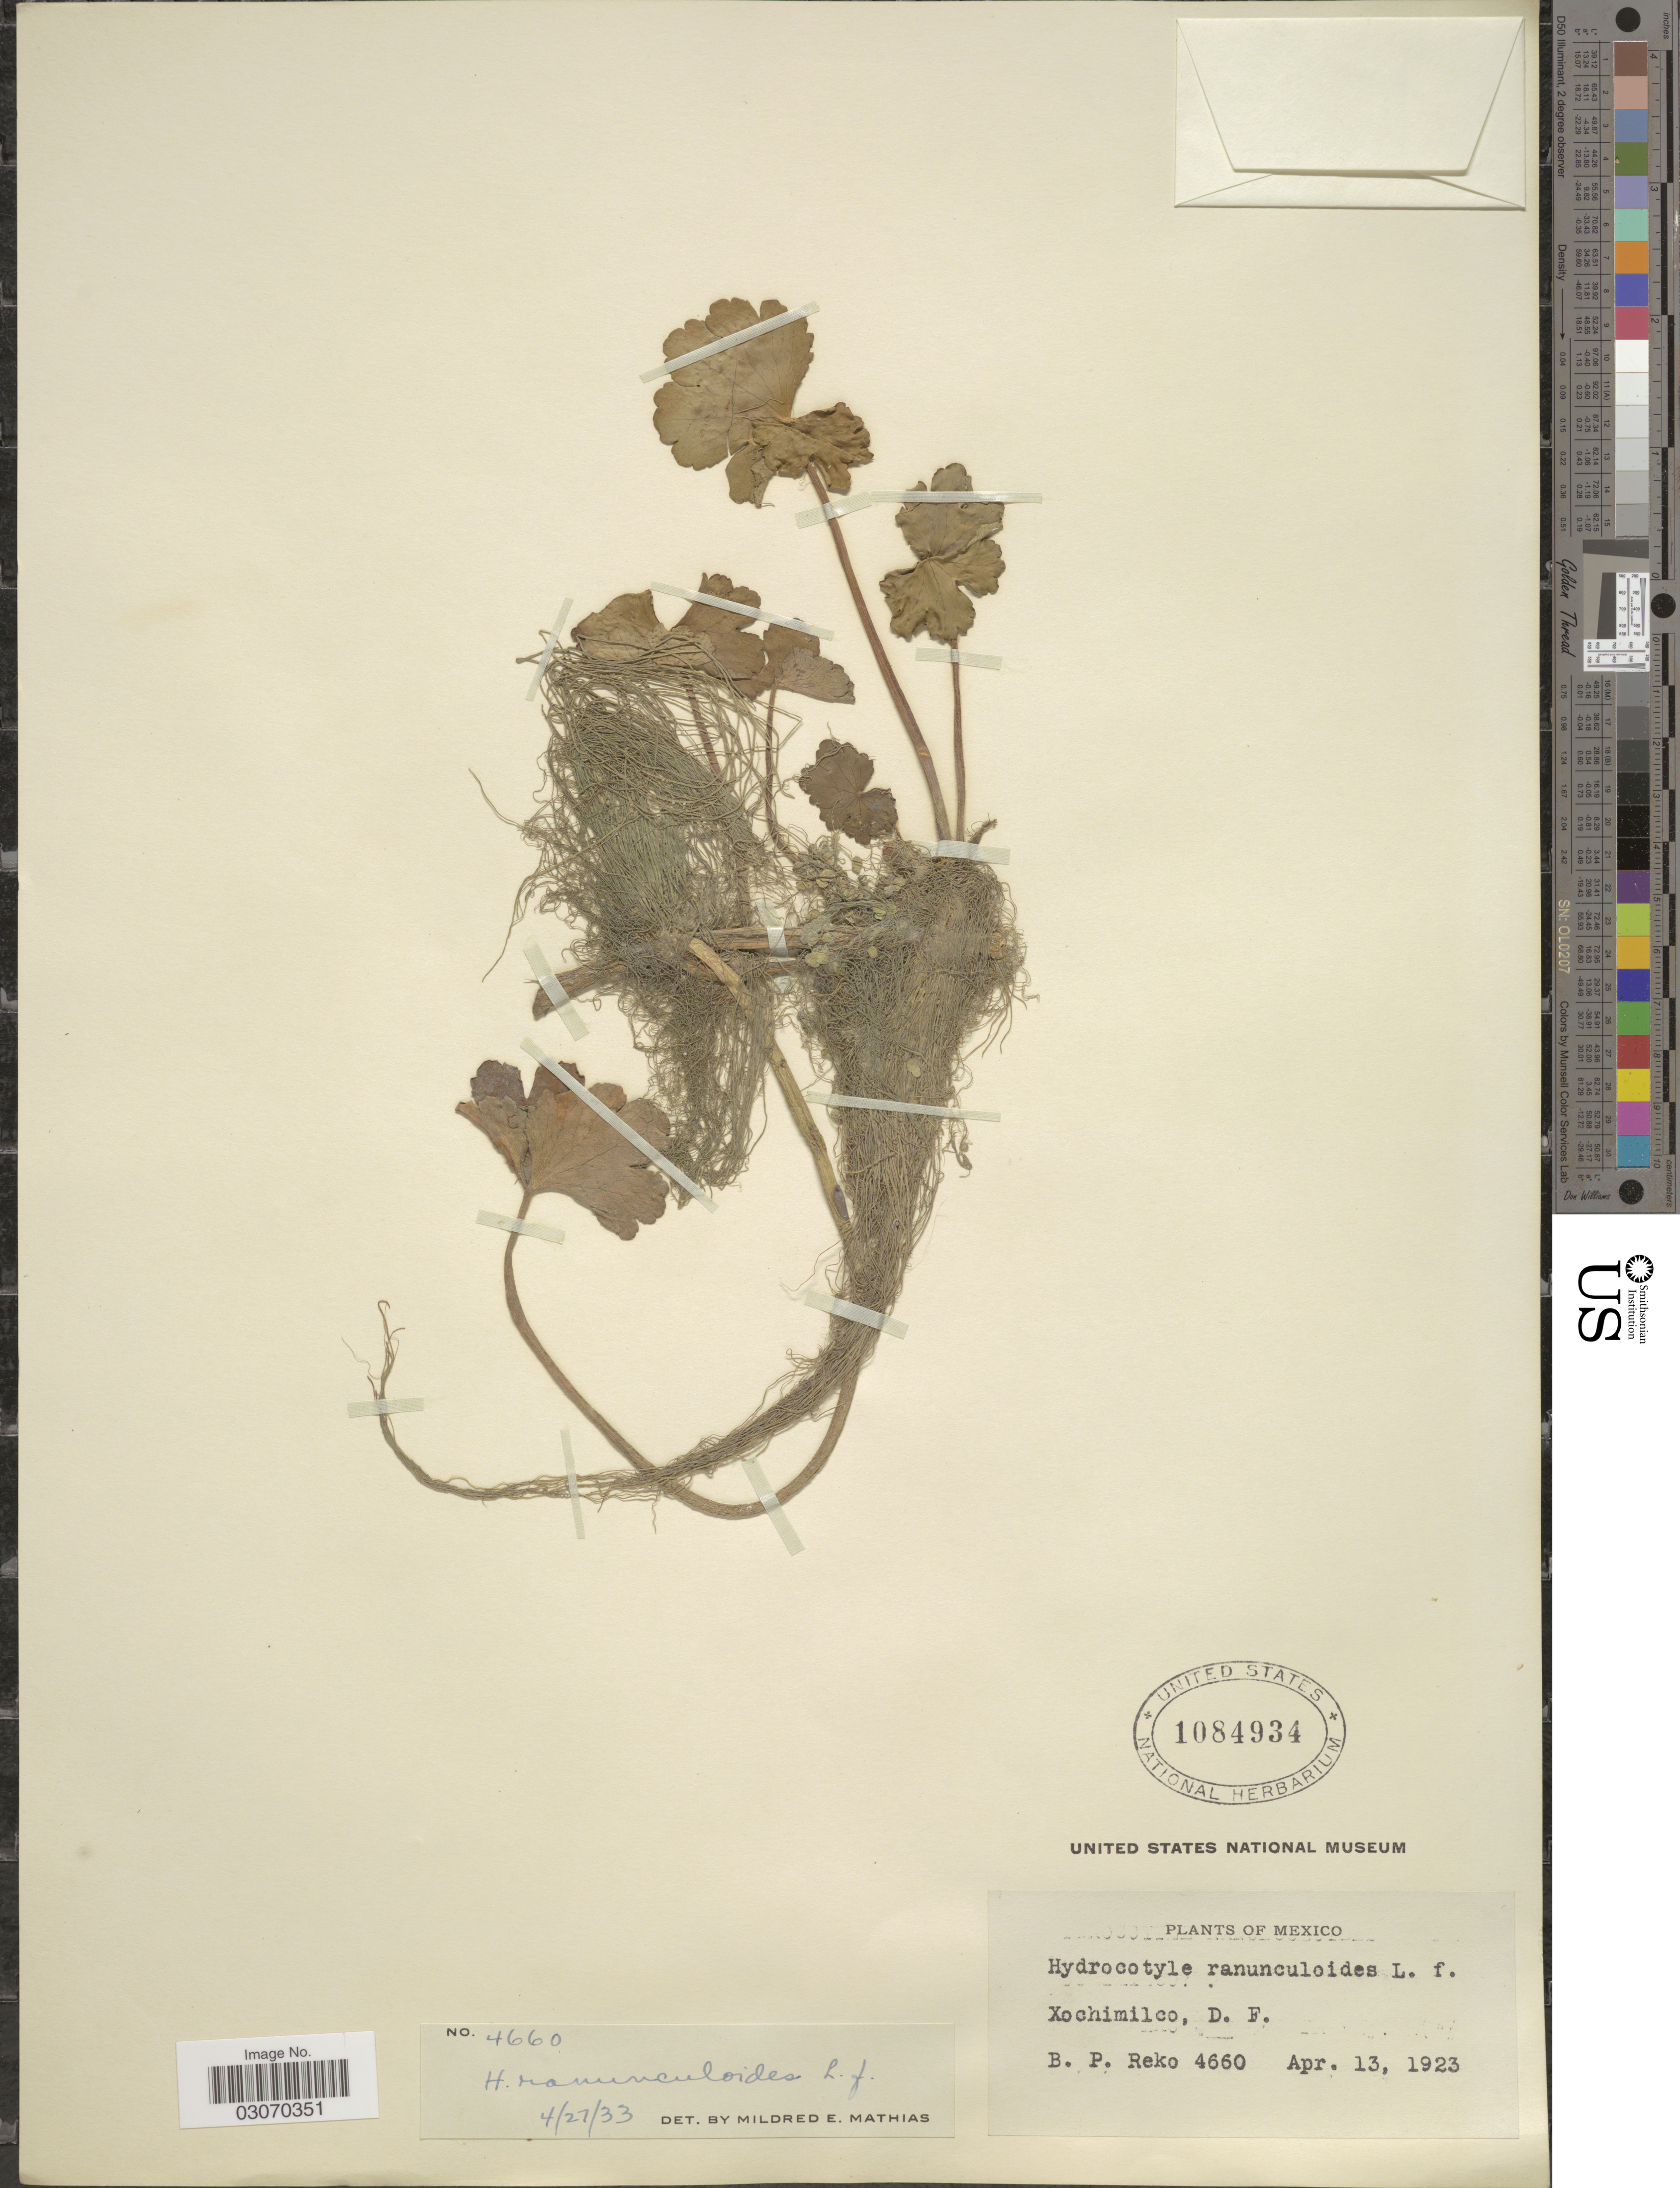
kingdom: Plantae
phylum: Tracheophyta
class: Magnoliopsida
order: Apiales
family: Araliaceae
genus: Hydrocotyle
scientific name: Hydrocotyle ranunculoides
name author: L. f.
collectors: B. P. Reko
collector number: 4660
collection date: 1923-04-13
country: Mexico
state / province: Distrito Federal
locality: Xochimilco, D. F.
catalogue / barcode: US 1084934